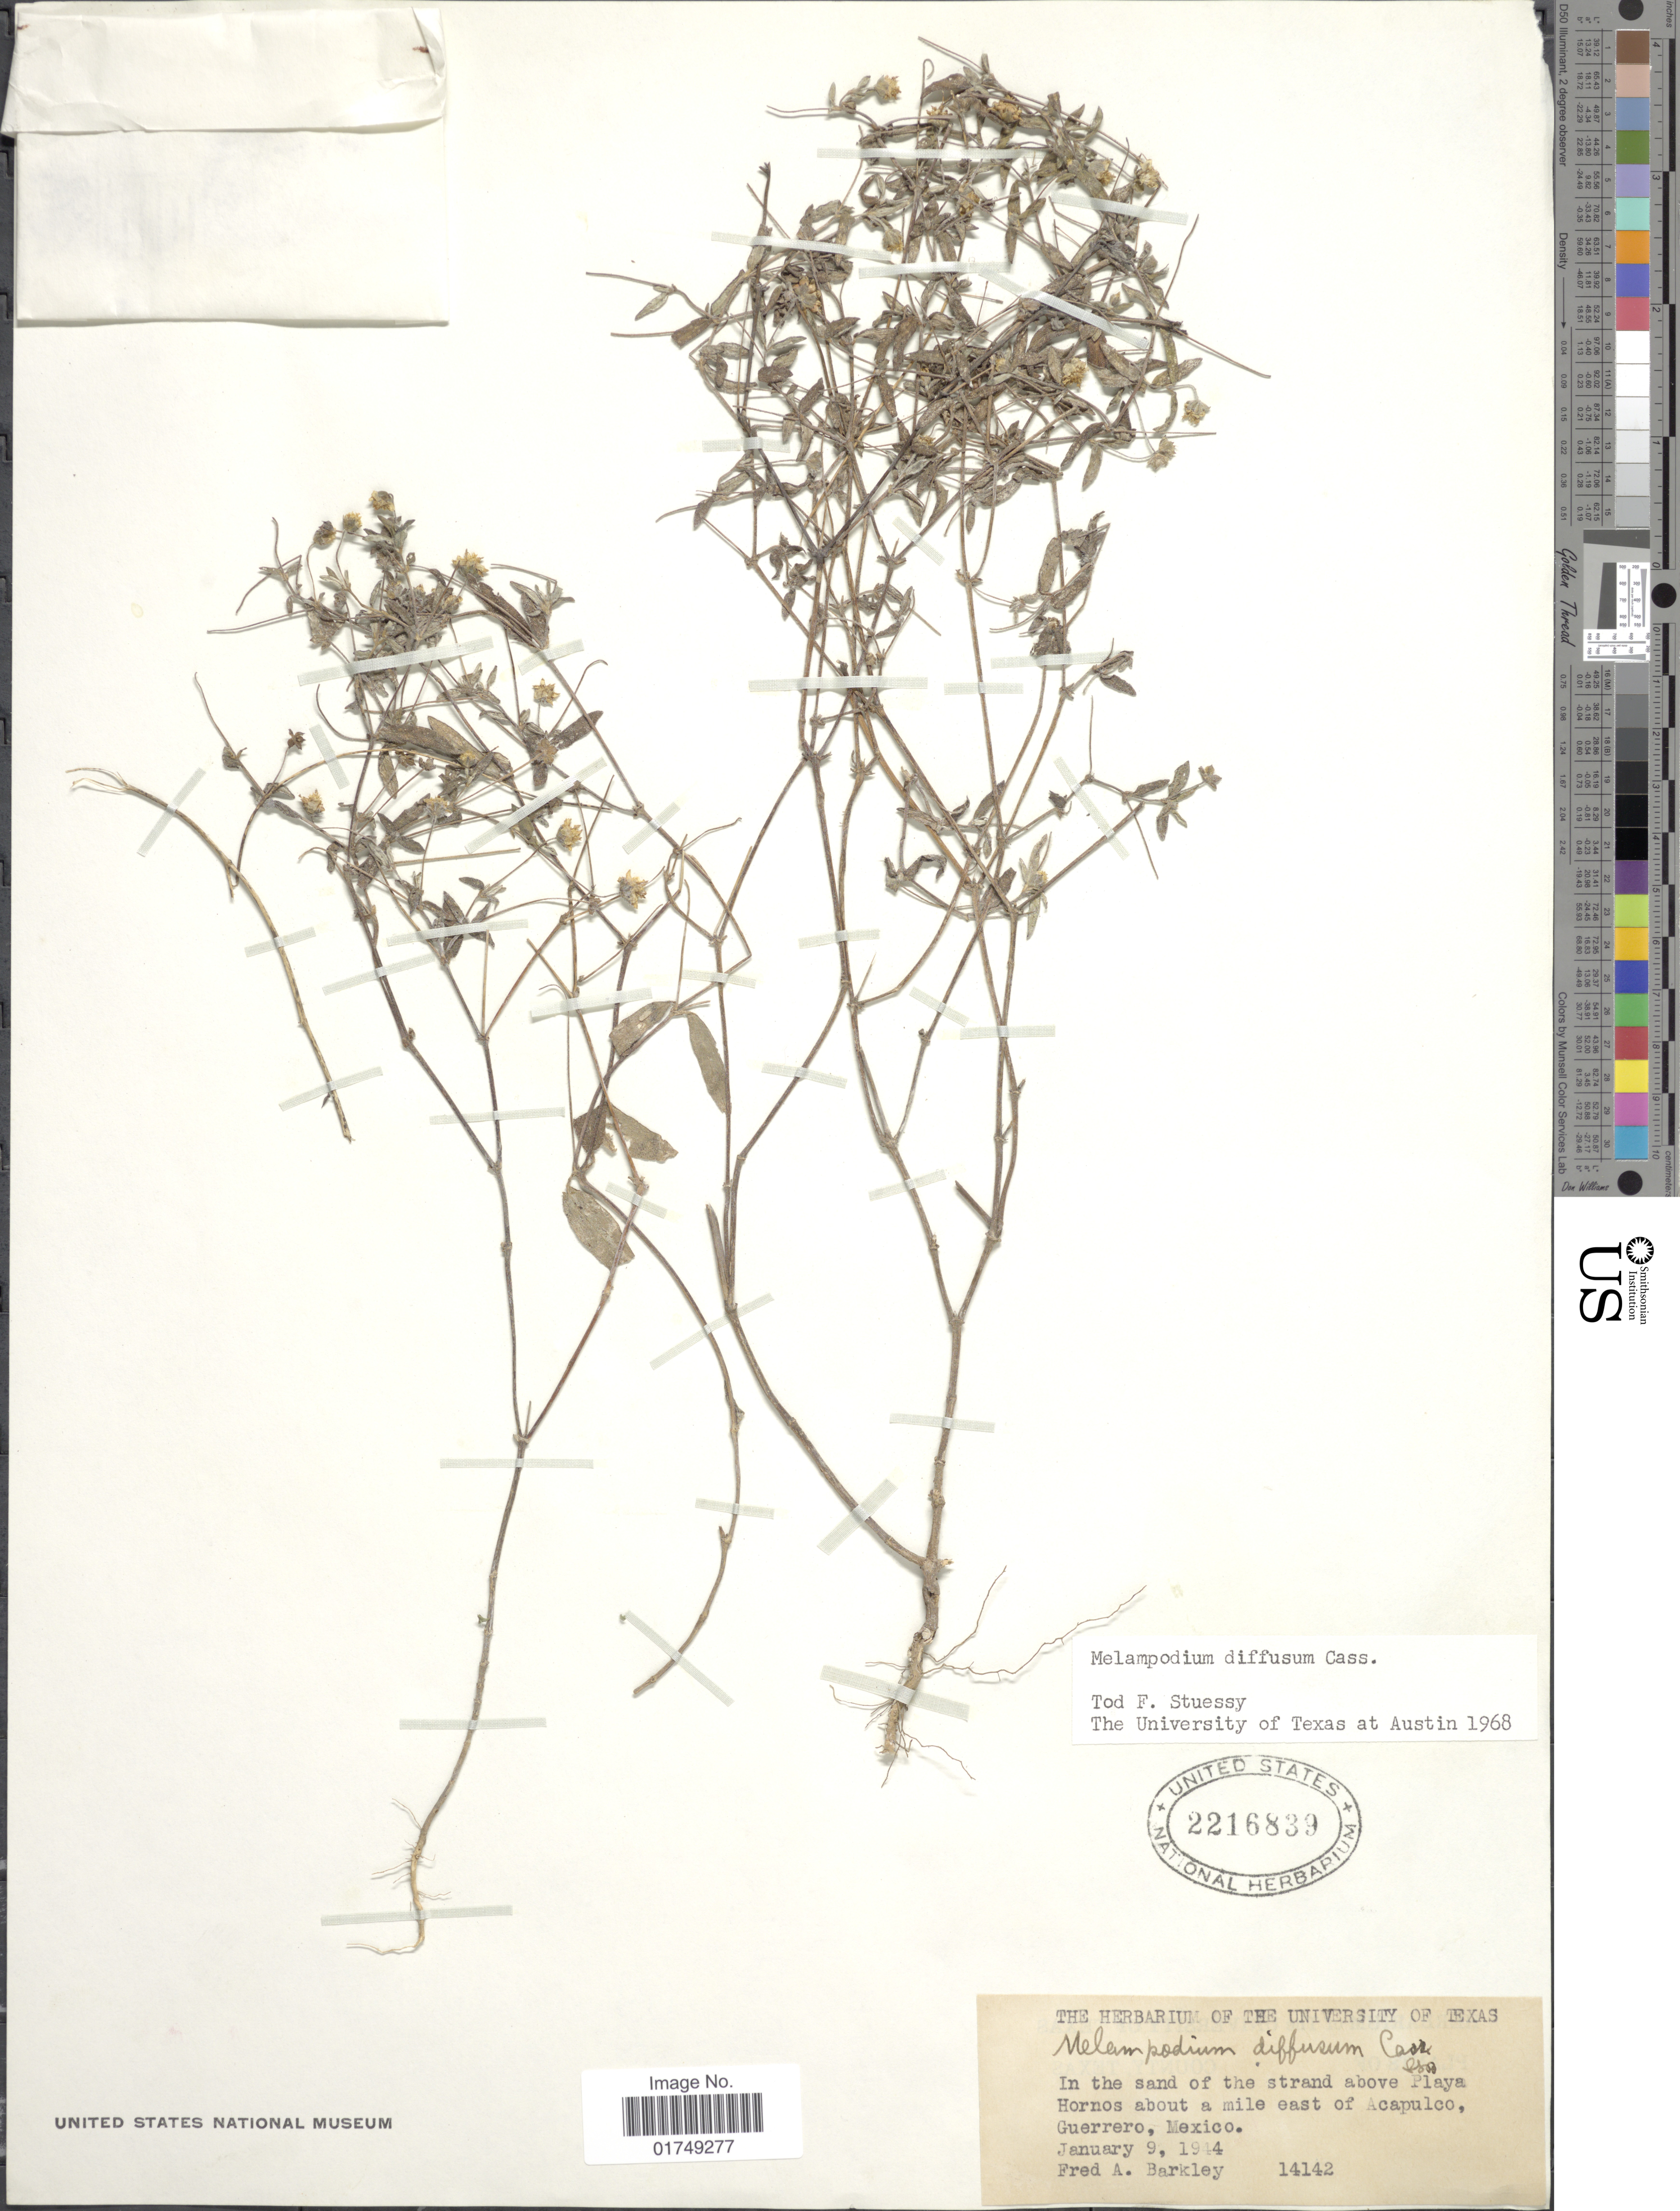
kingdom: Plantae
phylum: Tracheophyta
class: Magnoliopsida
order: Asterales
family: Asteraceae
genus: Melampodium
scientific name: Melampodium diffusum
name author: Cass.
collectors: F. A. Barkley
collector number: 14142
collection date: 1944-01-09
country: Mexico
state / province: Guerrero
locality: Above Playa Hornos about a mile east of Acapulco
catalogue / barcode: US 2216839